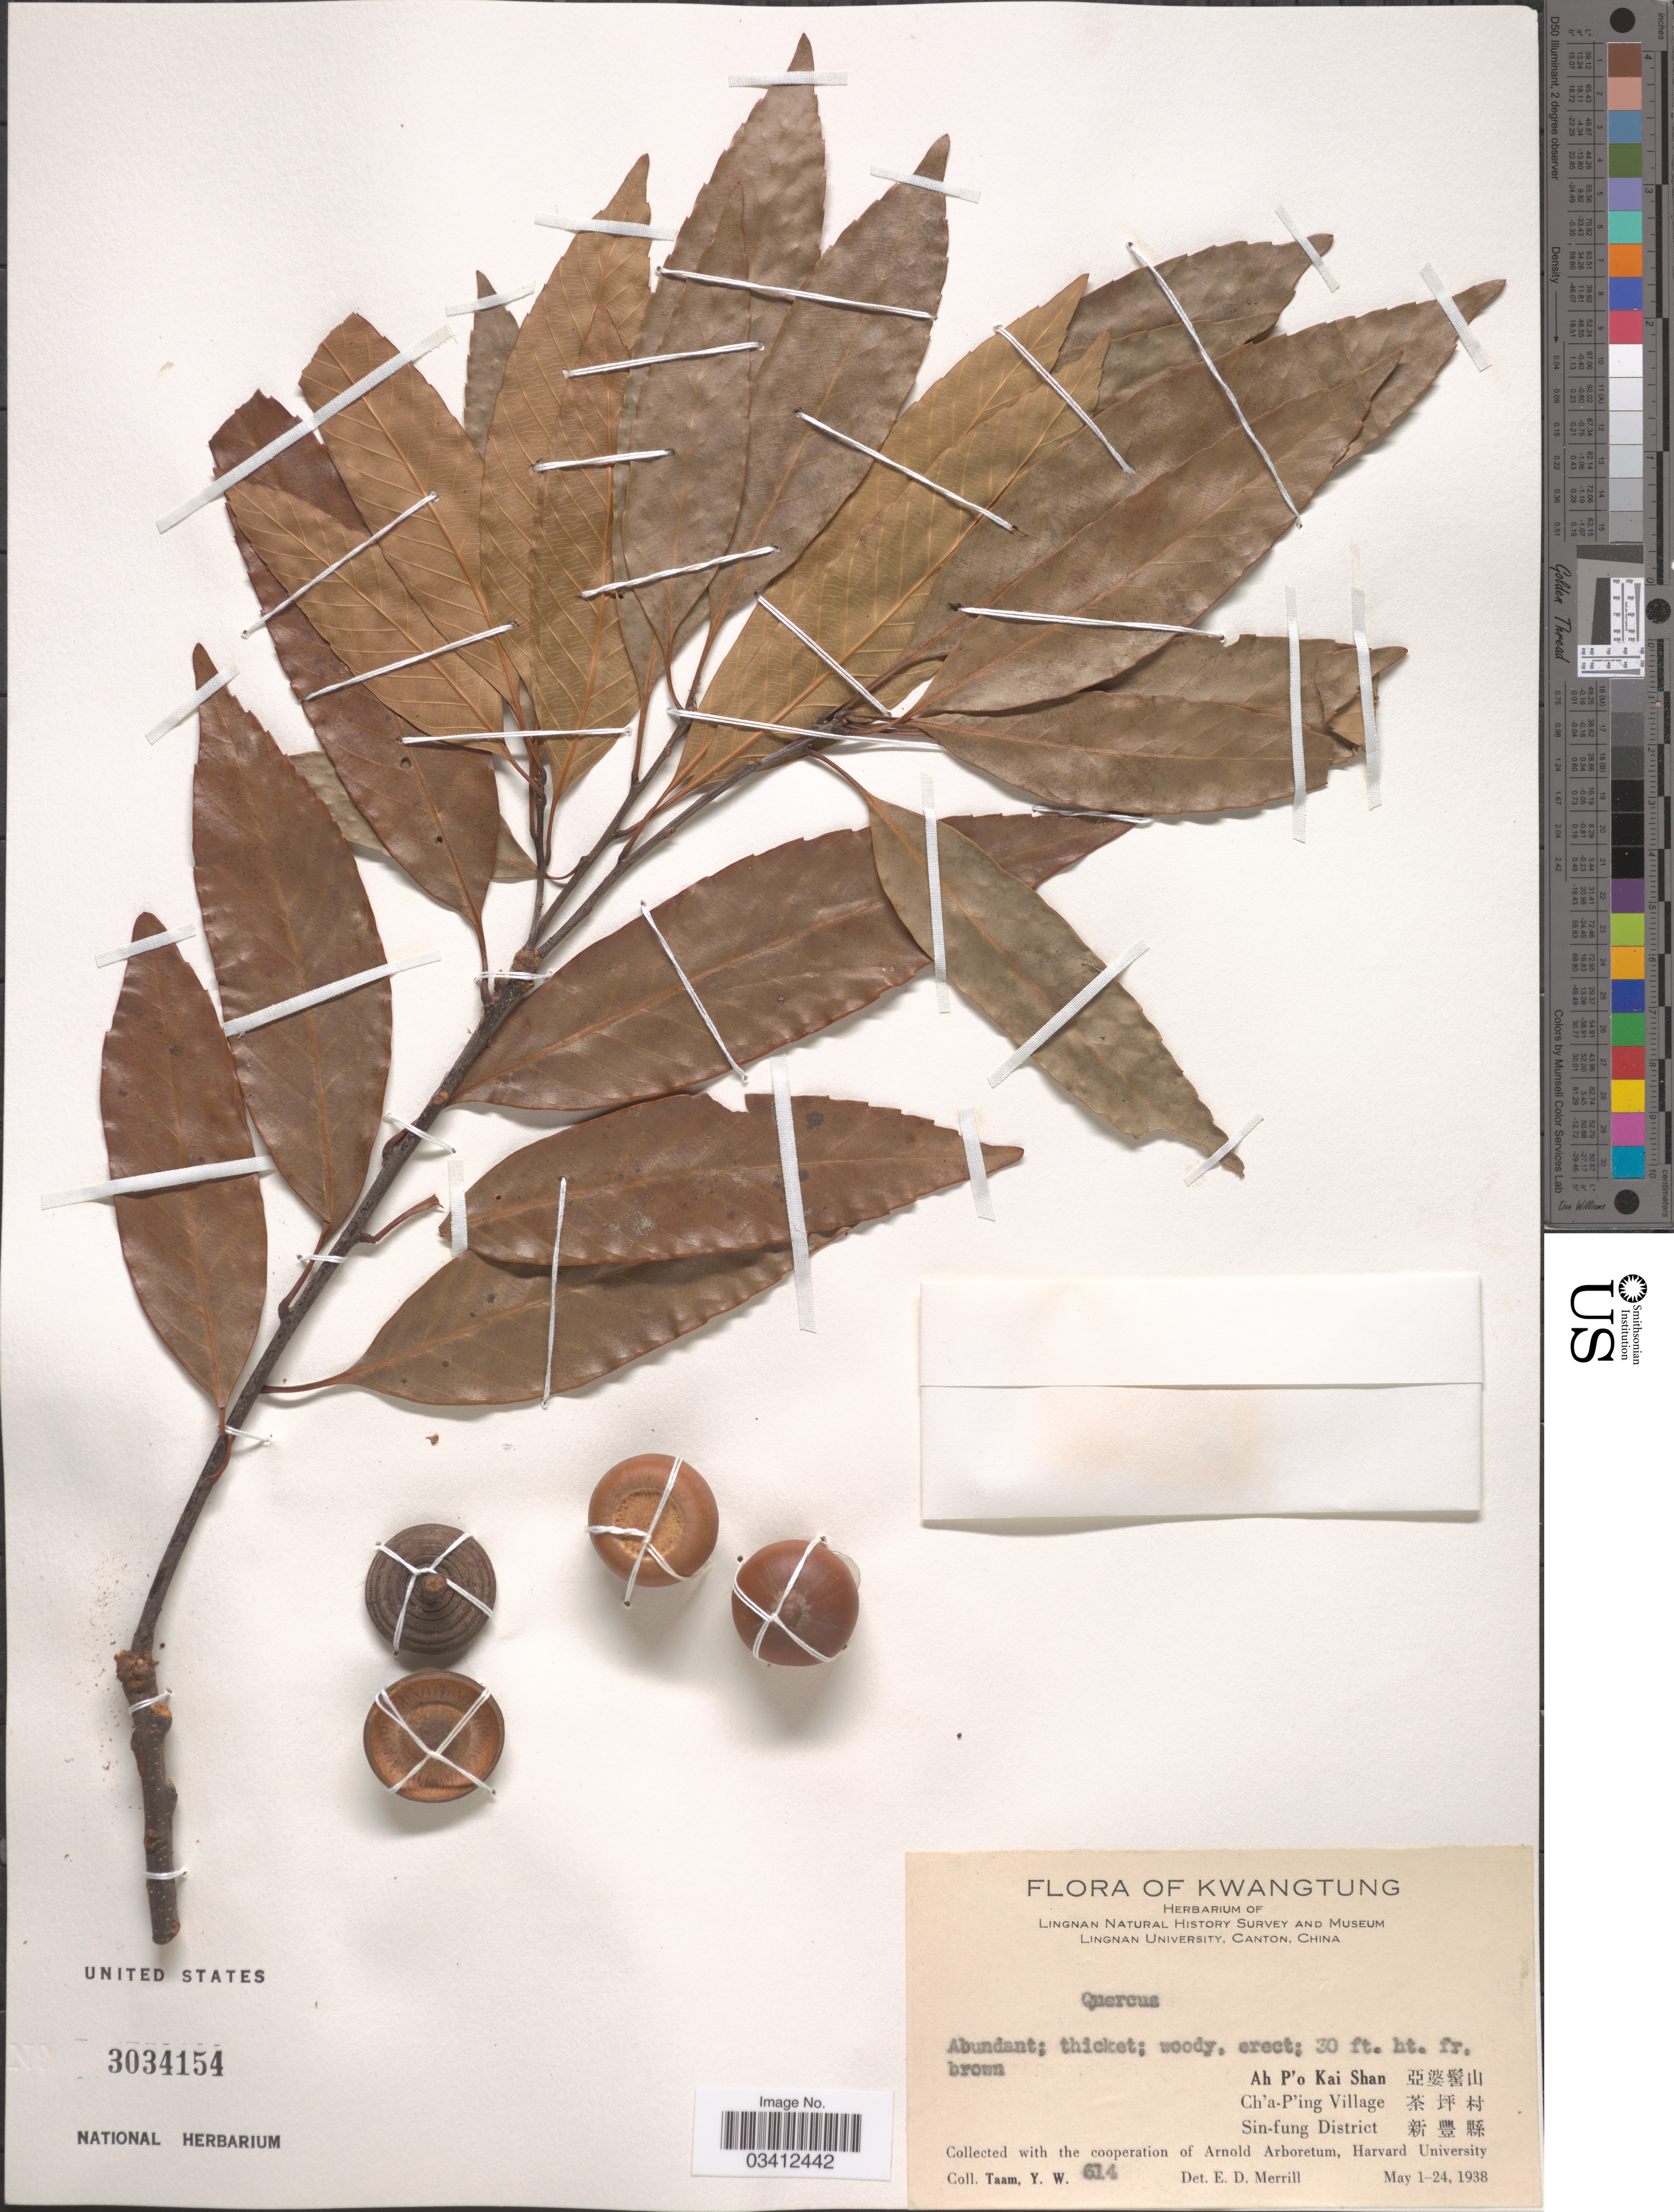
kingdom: Plantae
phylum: Tracheophyta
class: Magnoliopsida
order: Fagales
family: Fagaceae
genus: Quercus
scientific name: Quercus sp.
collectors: Y. W. Taam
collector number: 614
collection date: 1938-05-01/1938-05-24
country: China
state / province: Guangdong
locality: Kwangtung. Ah P'o Kai Shan X. Ch'a-P'ing Village X. Sin-fung District X.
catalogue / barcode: US 3034154